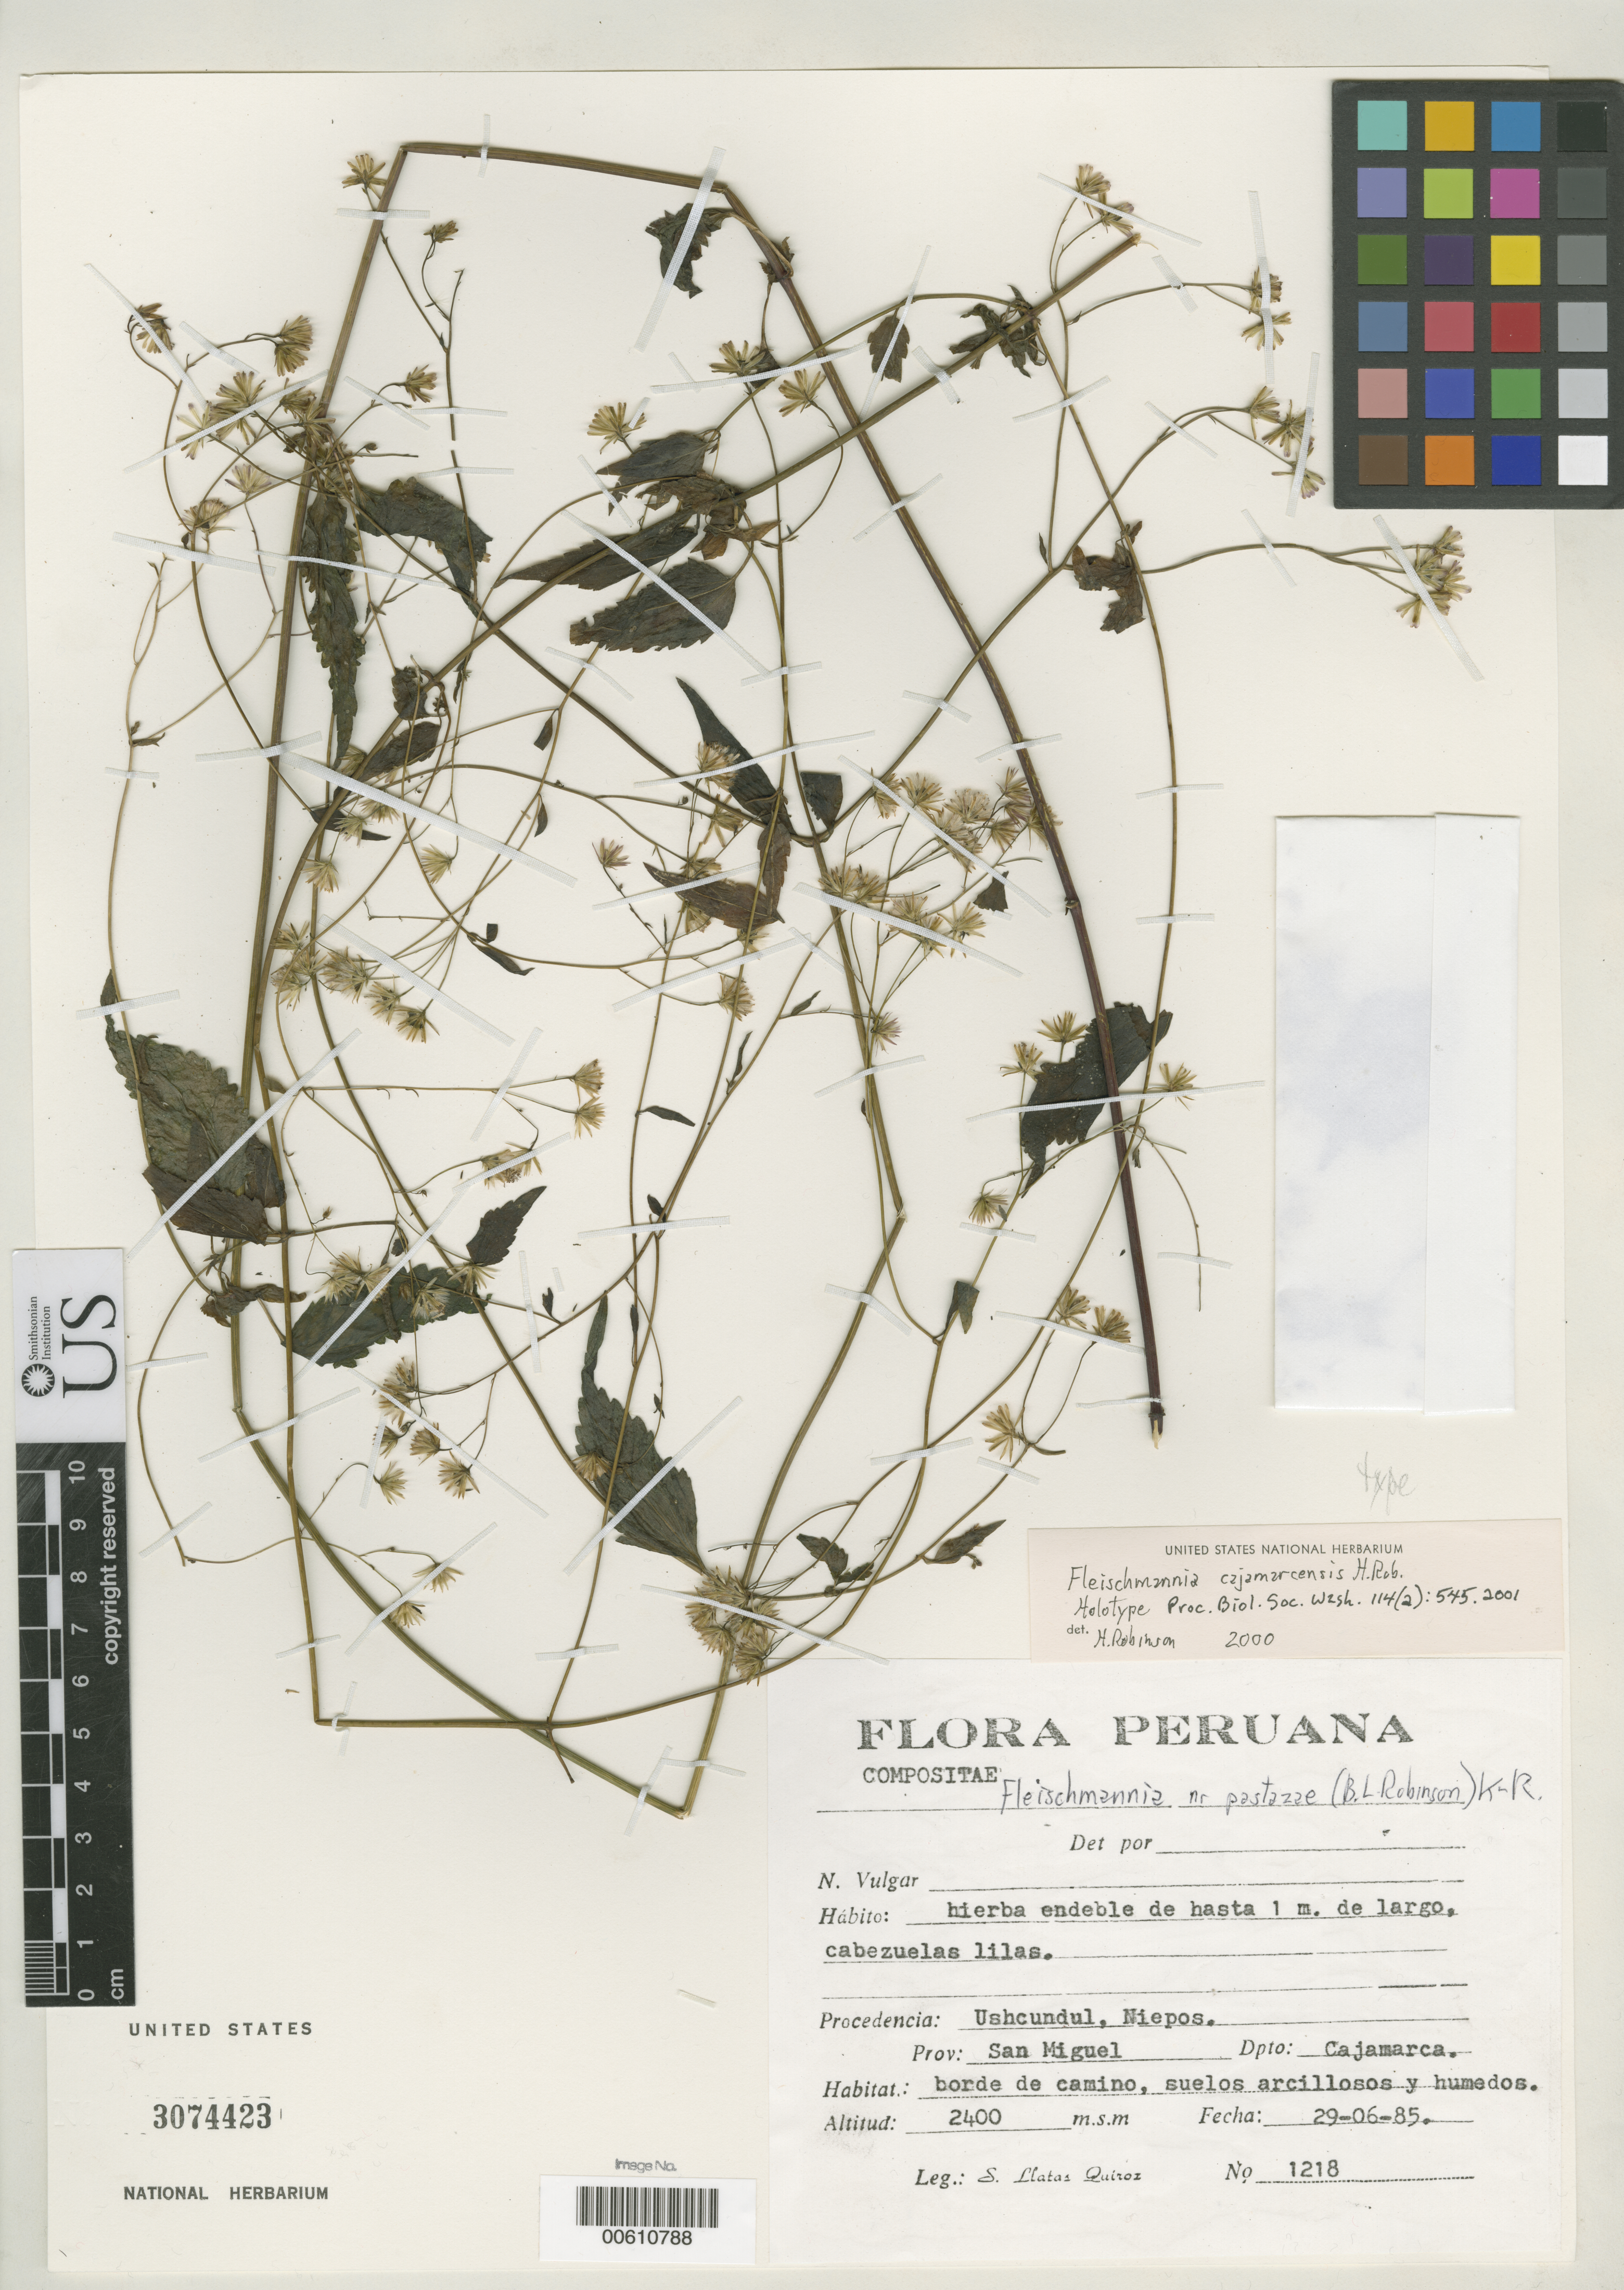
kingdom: Plantae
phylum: Tracheophyta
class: Magnoliopsida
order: Asterales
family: Asteraceae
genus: Fleischmannia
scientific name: Fleischmannia cajamarcensis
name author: H. Rob.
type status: Holotype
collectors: S. L. Quiroz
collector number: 1218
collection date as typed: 29 Jun 1985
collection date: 1985-06-29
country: Peru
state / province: Cajamarca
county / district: San Miguel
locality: Ushcundul, Niepos.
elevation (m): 2400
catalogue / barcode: US 3074423